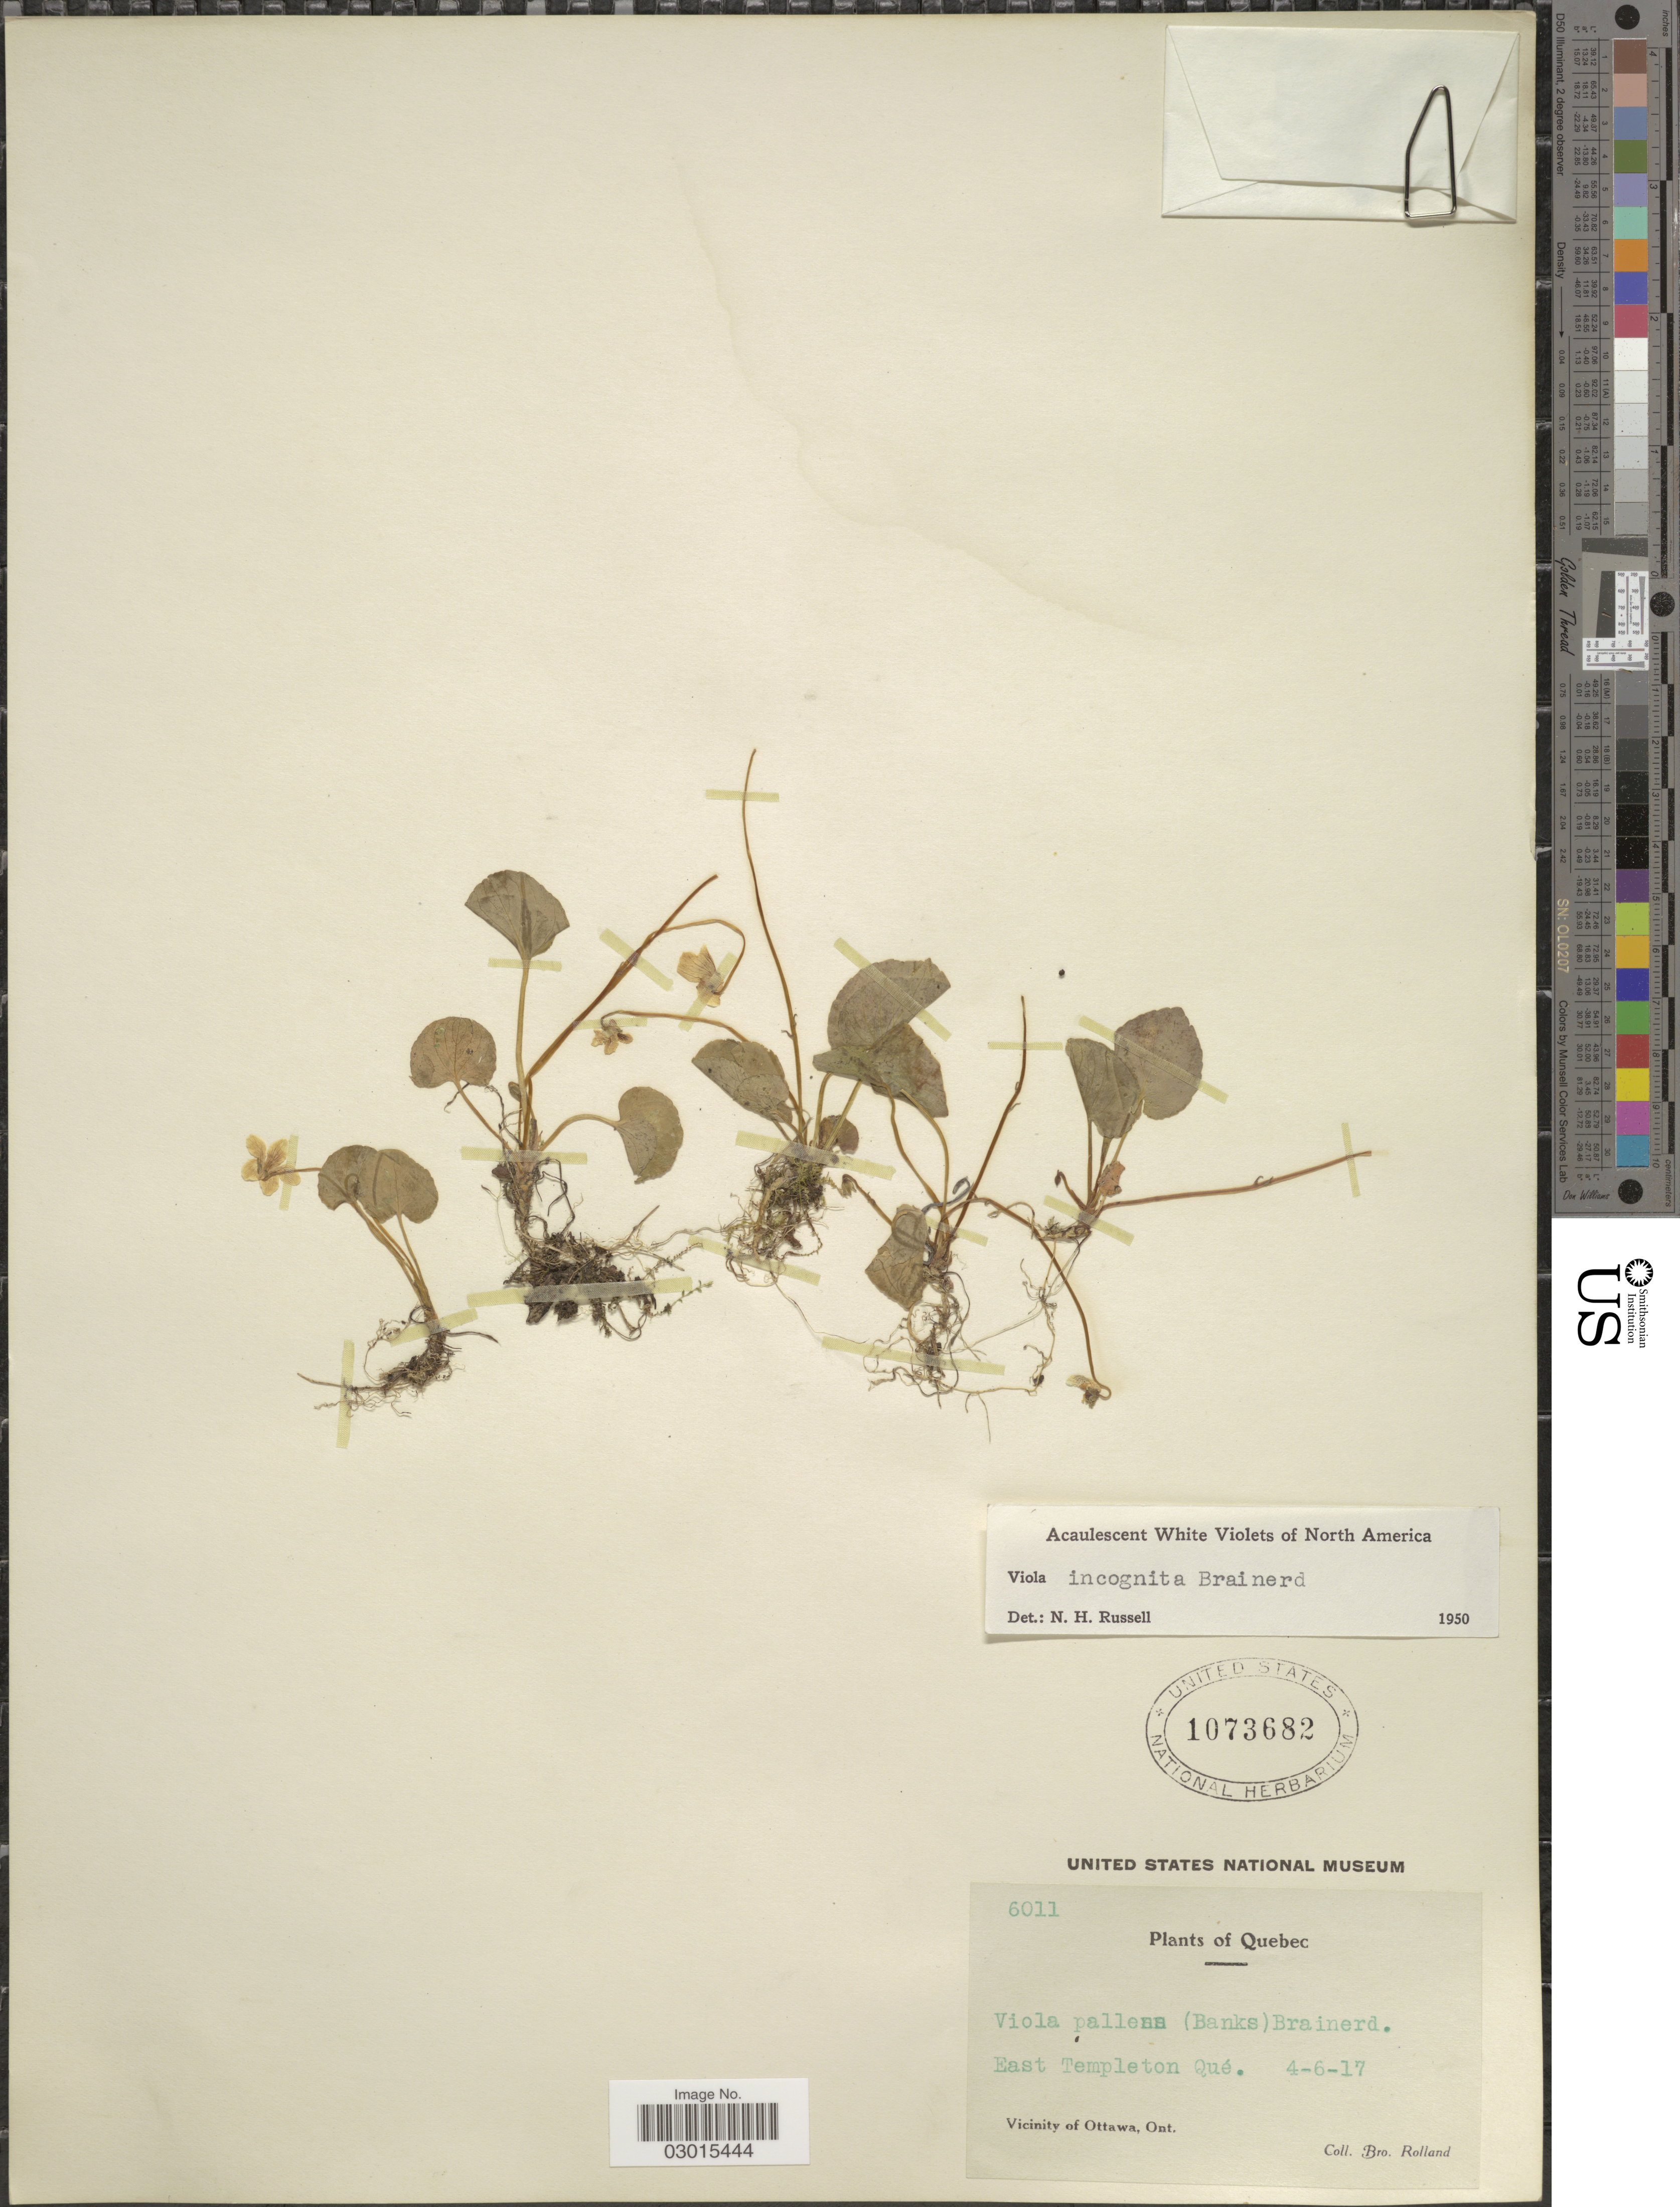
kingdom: Plantae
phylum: Tracheophyta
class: Magnoliopsida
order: Malpighiales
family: Violaceae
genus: Viola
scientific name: Viola incognita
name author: Brainerd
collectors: B. Rolland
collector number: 6011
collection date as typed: Transcribed d/m/y: 4/6/17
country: Canada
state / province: Quebec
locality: East Templeton Qué. Vicinity of Ottawa, Ont.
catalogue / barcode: US 1073682